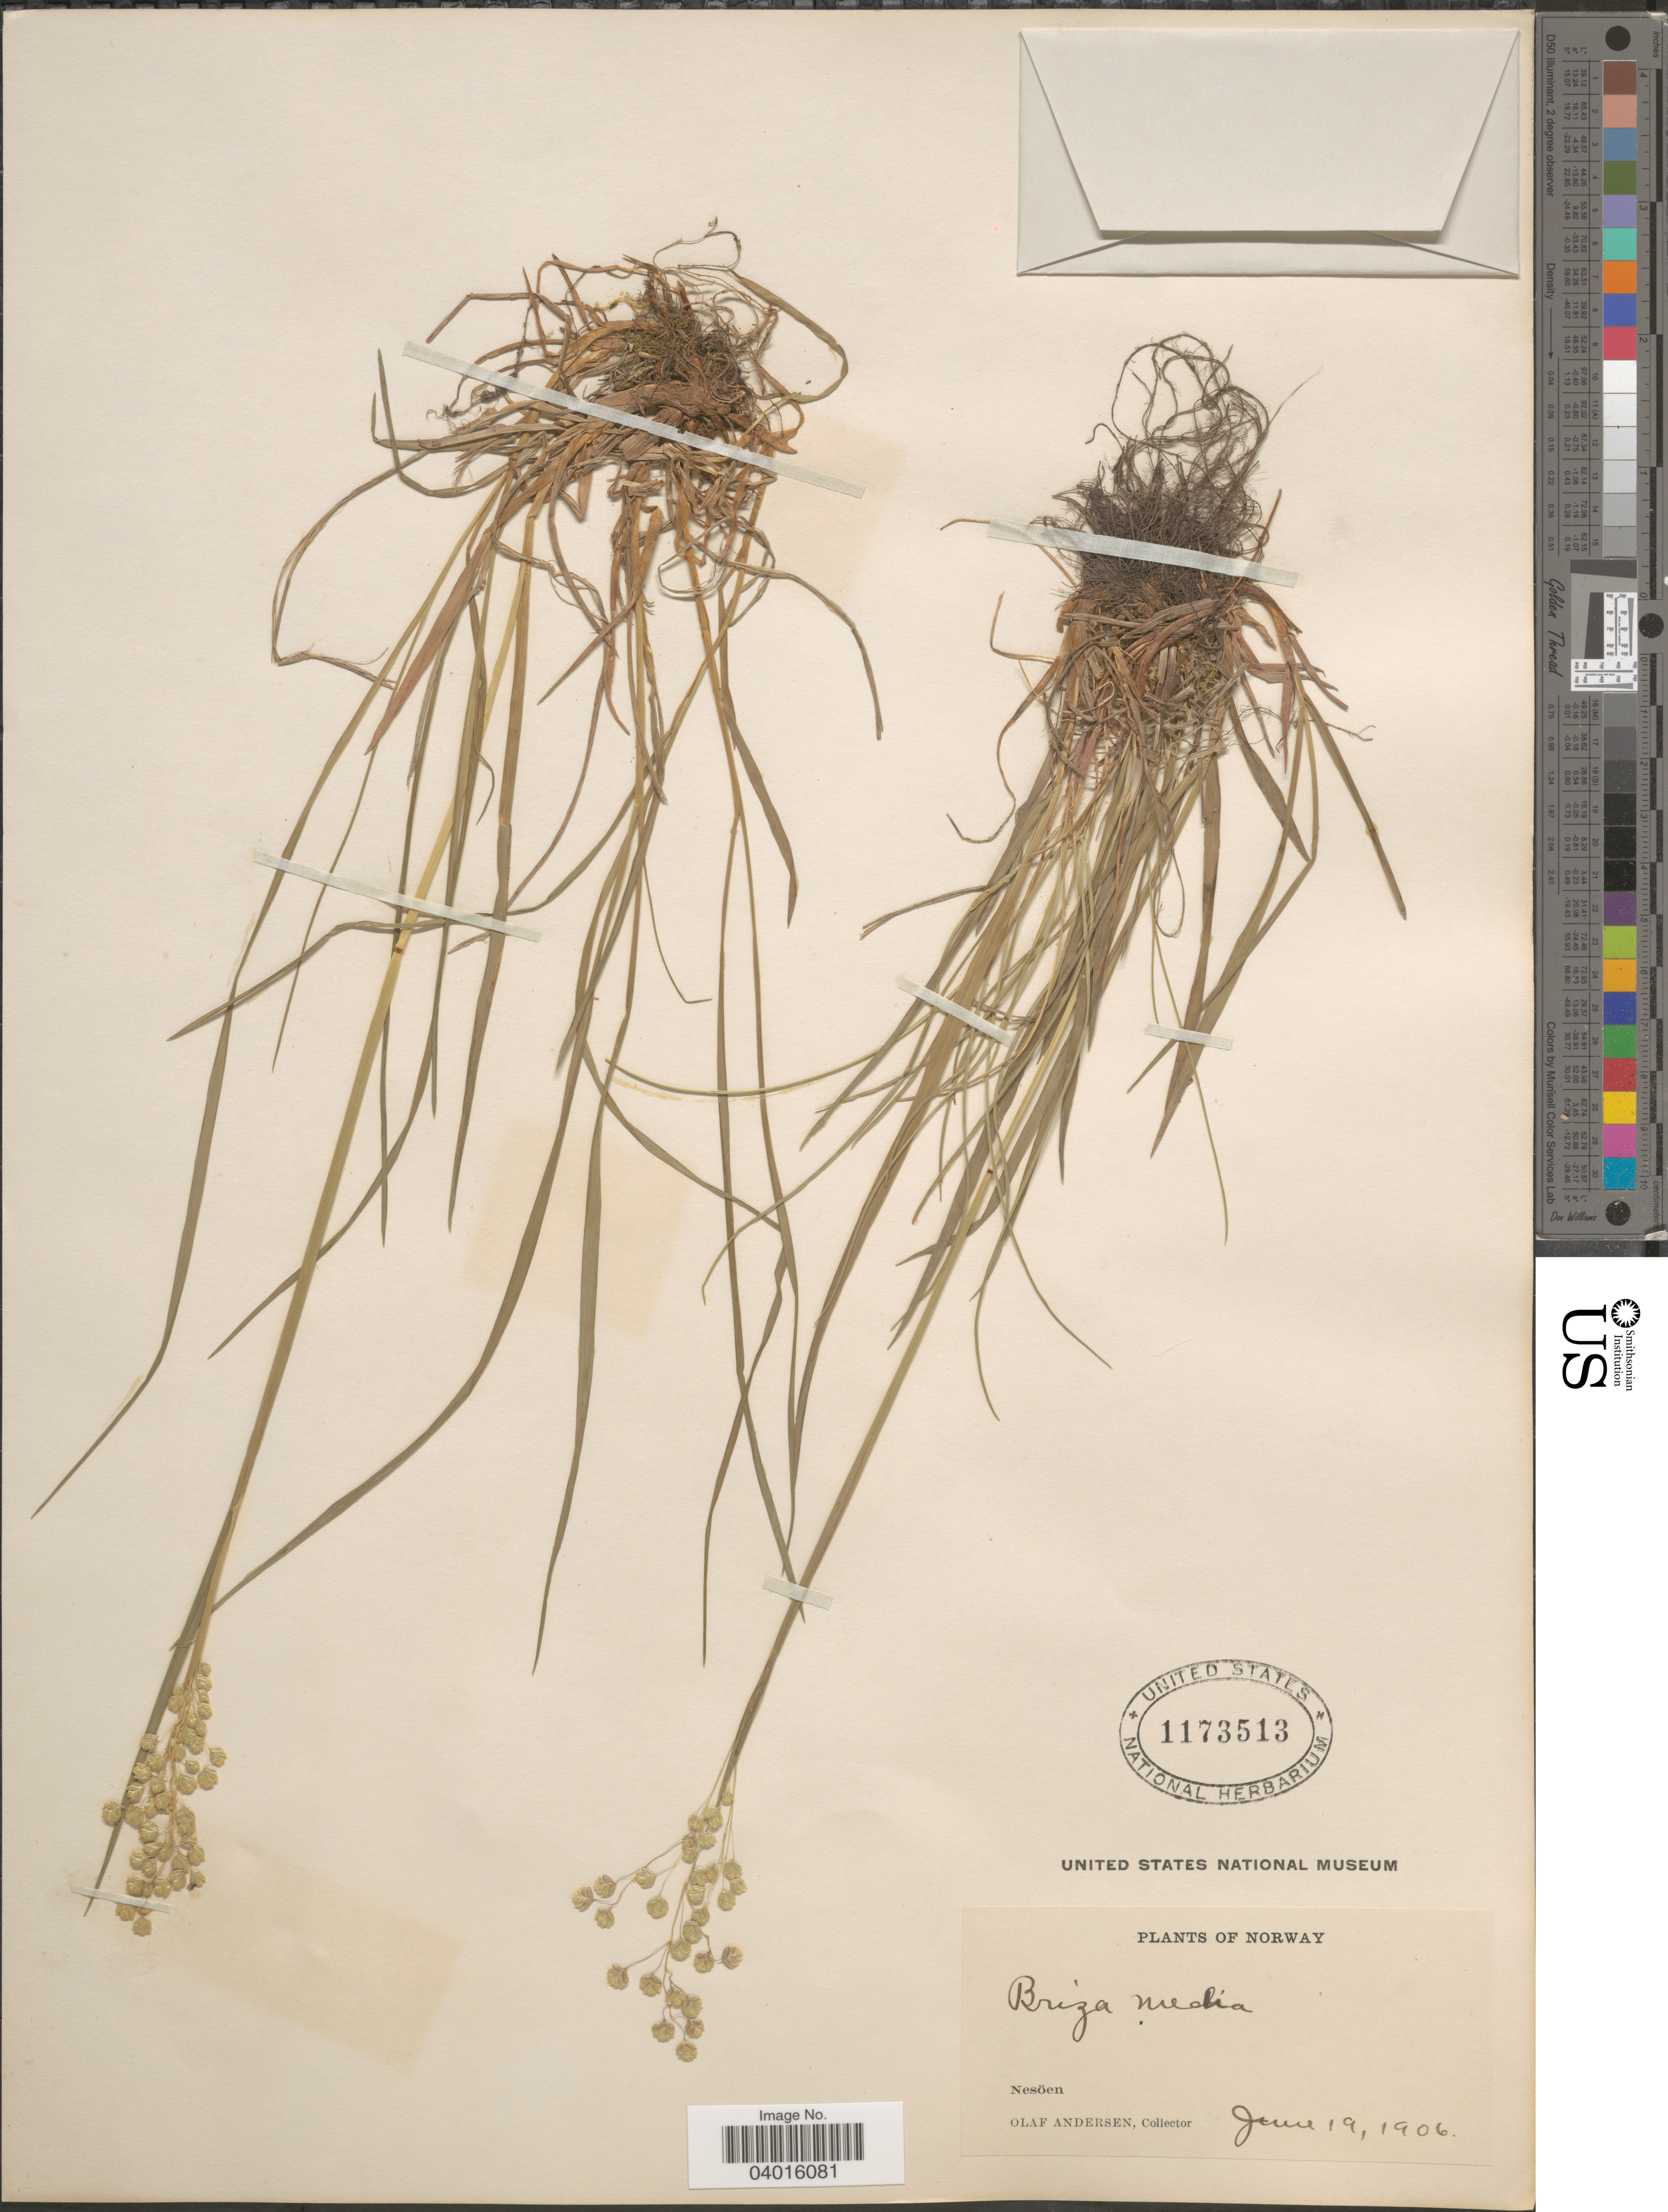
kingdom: Plantae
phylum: Tracheophyta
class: Liliopsida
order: Poales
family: Poaceae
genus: Briza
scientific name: Briza media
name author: L.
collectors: O. Andersen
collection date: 1906-06-19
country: Norway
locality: Nesöen.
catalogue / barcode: US 1173513